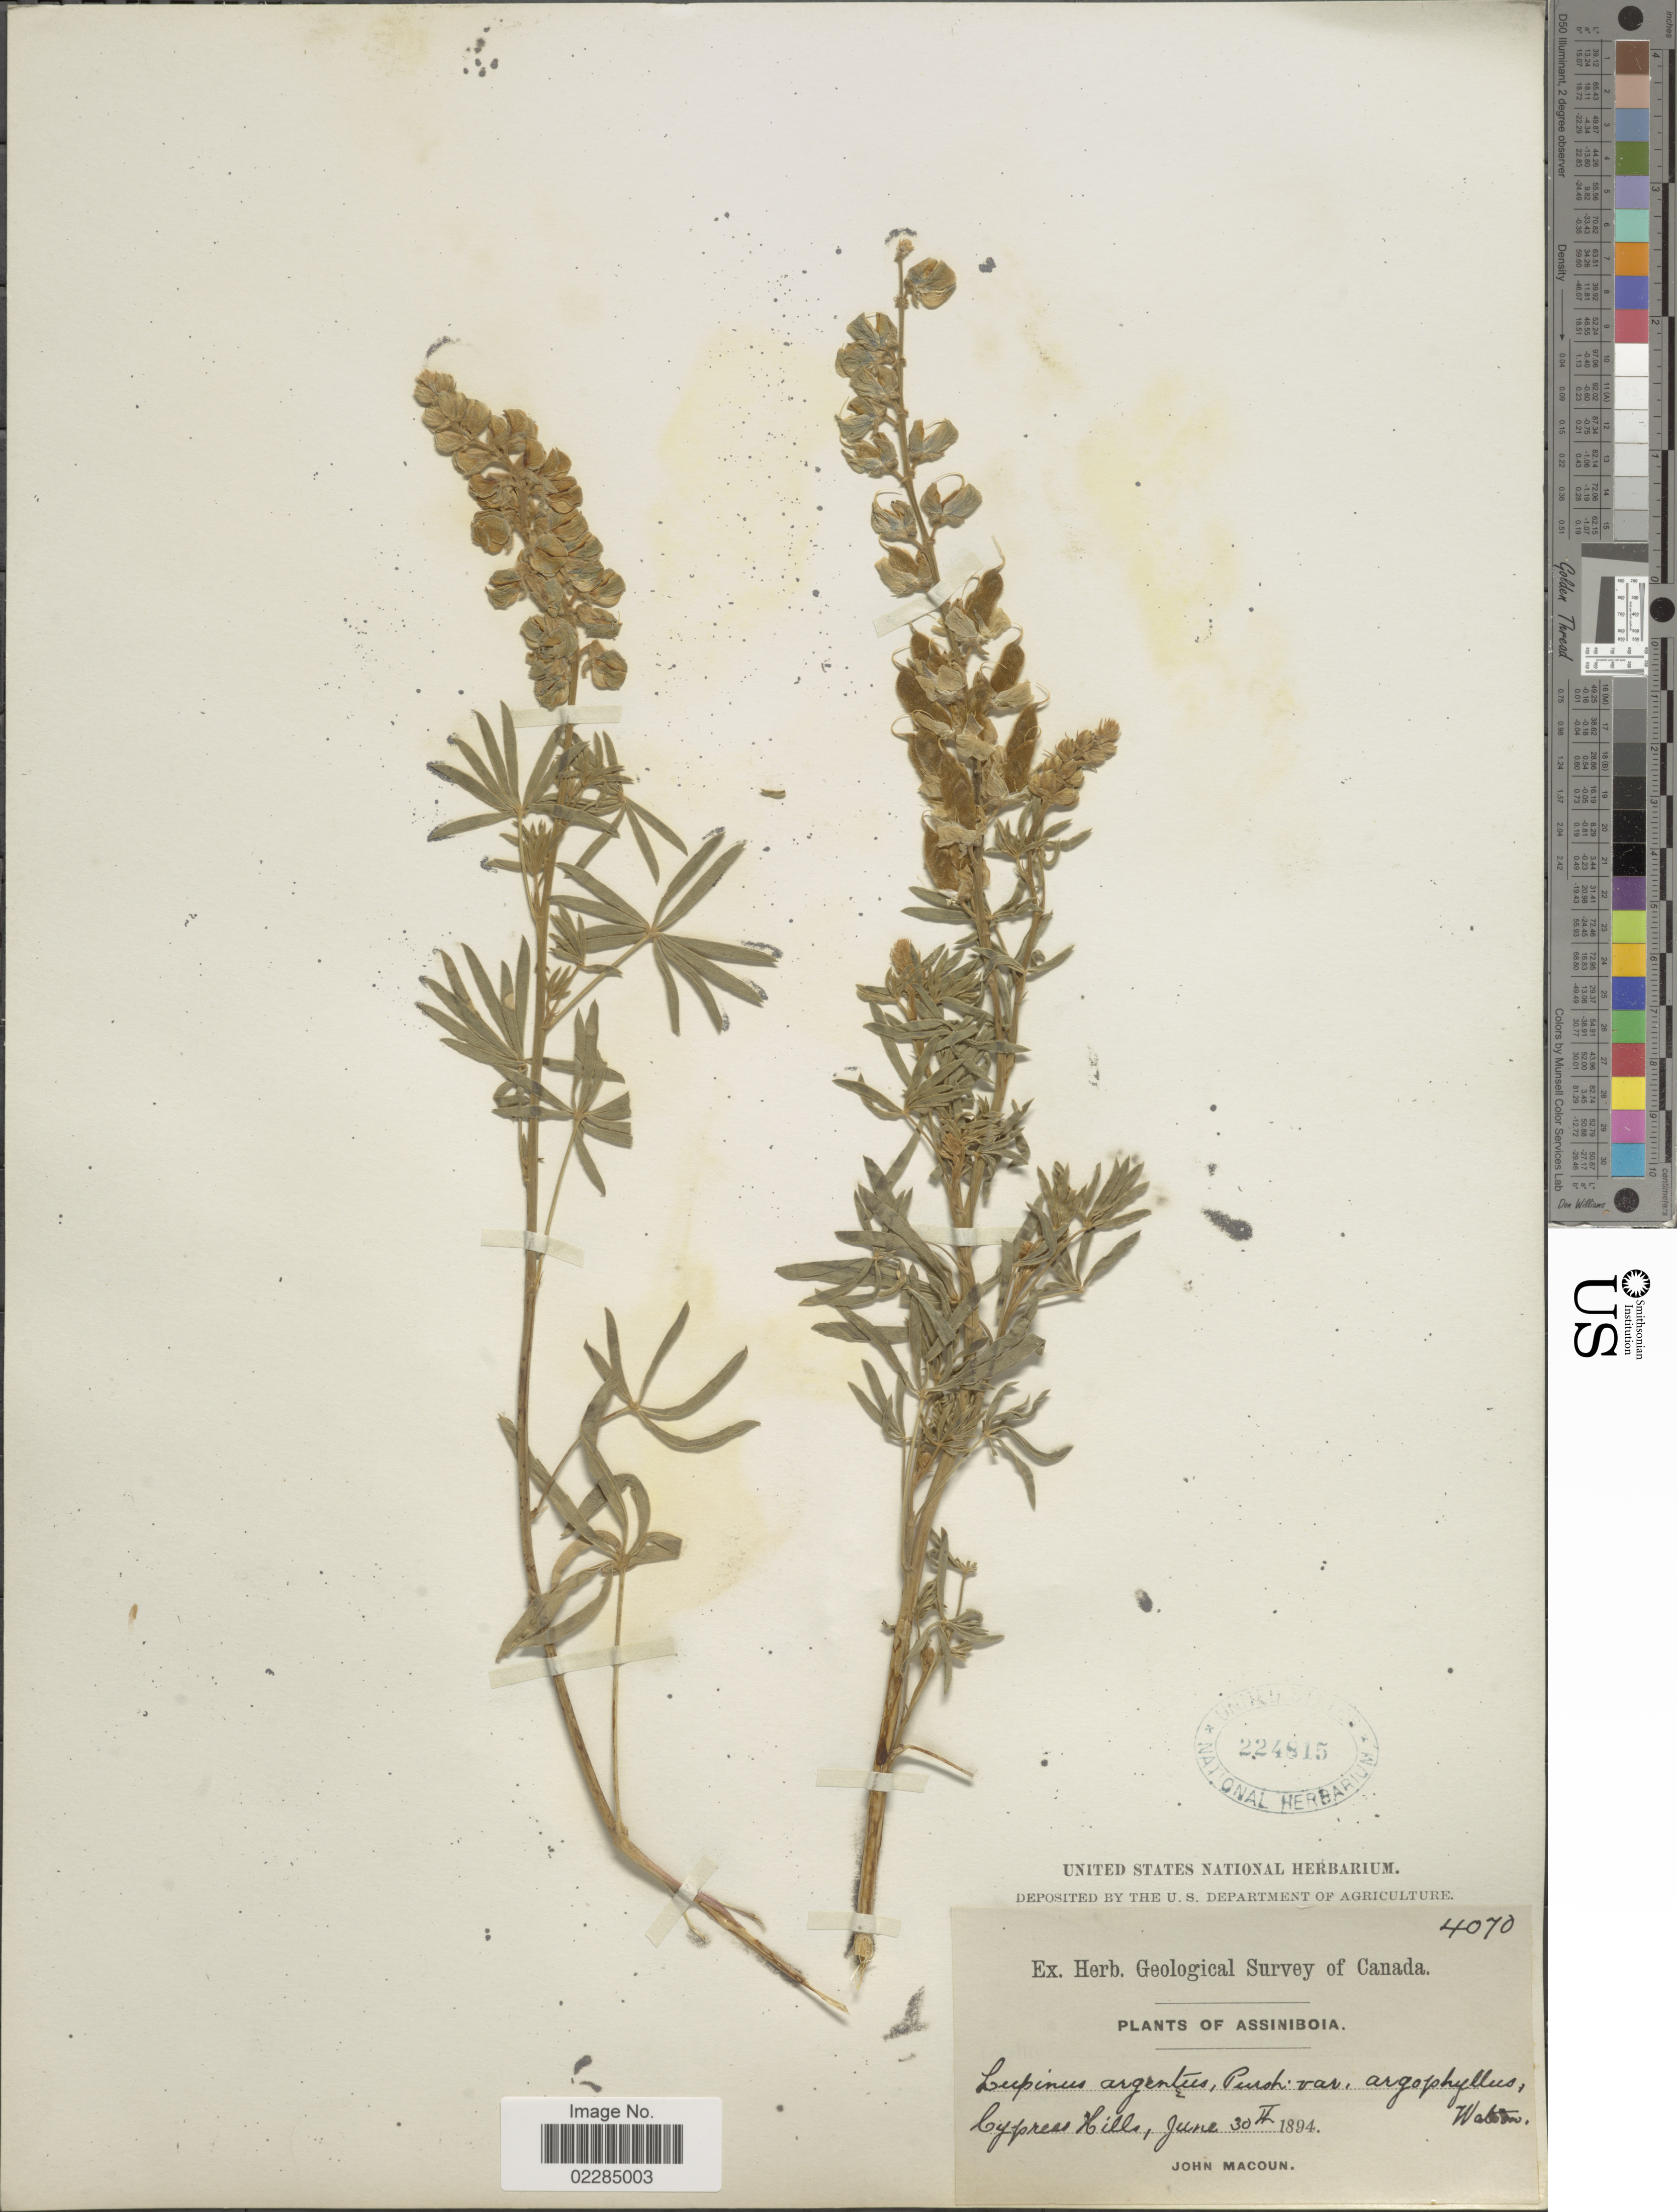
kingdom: Plantae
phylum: Tracheophyta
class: Magnoliopsida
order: Fabales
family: Fabaceae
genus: Lupinus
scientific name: Lupinus decumbens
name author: Torr.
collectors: J. Macoun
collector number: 4070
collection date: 1994-06-30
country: Canada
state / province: Saskatchewan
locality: Assiniboia. Cypreas Hills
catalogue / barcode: US 224815